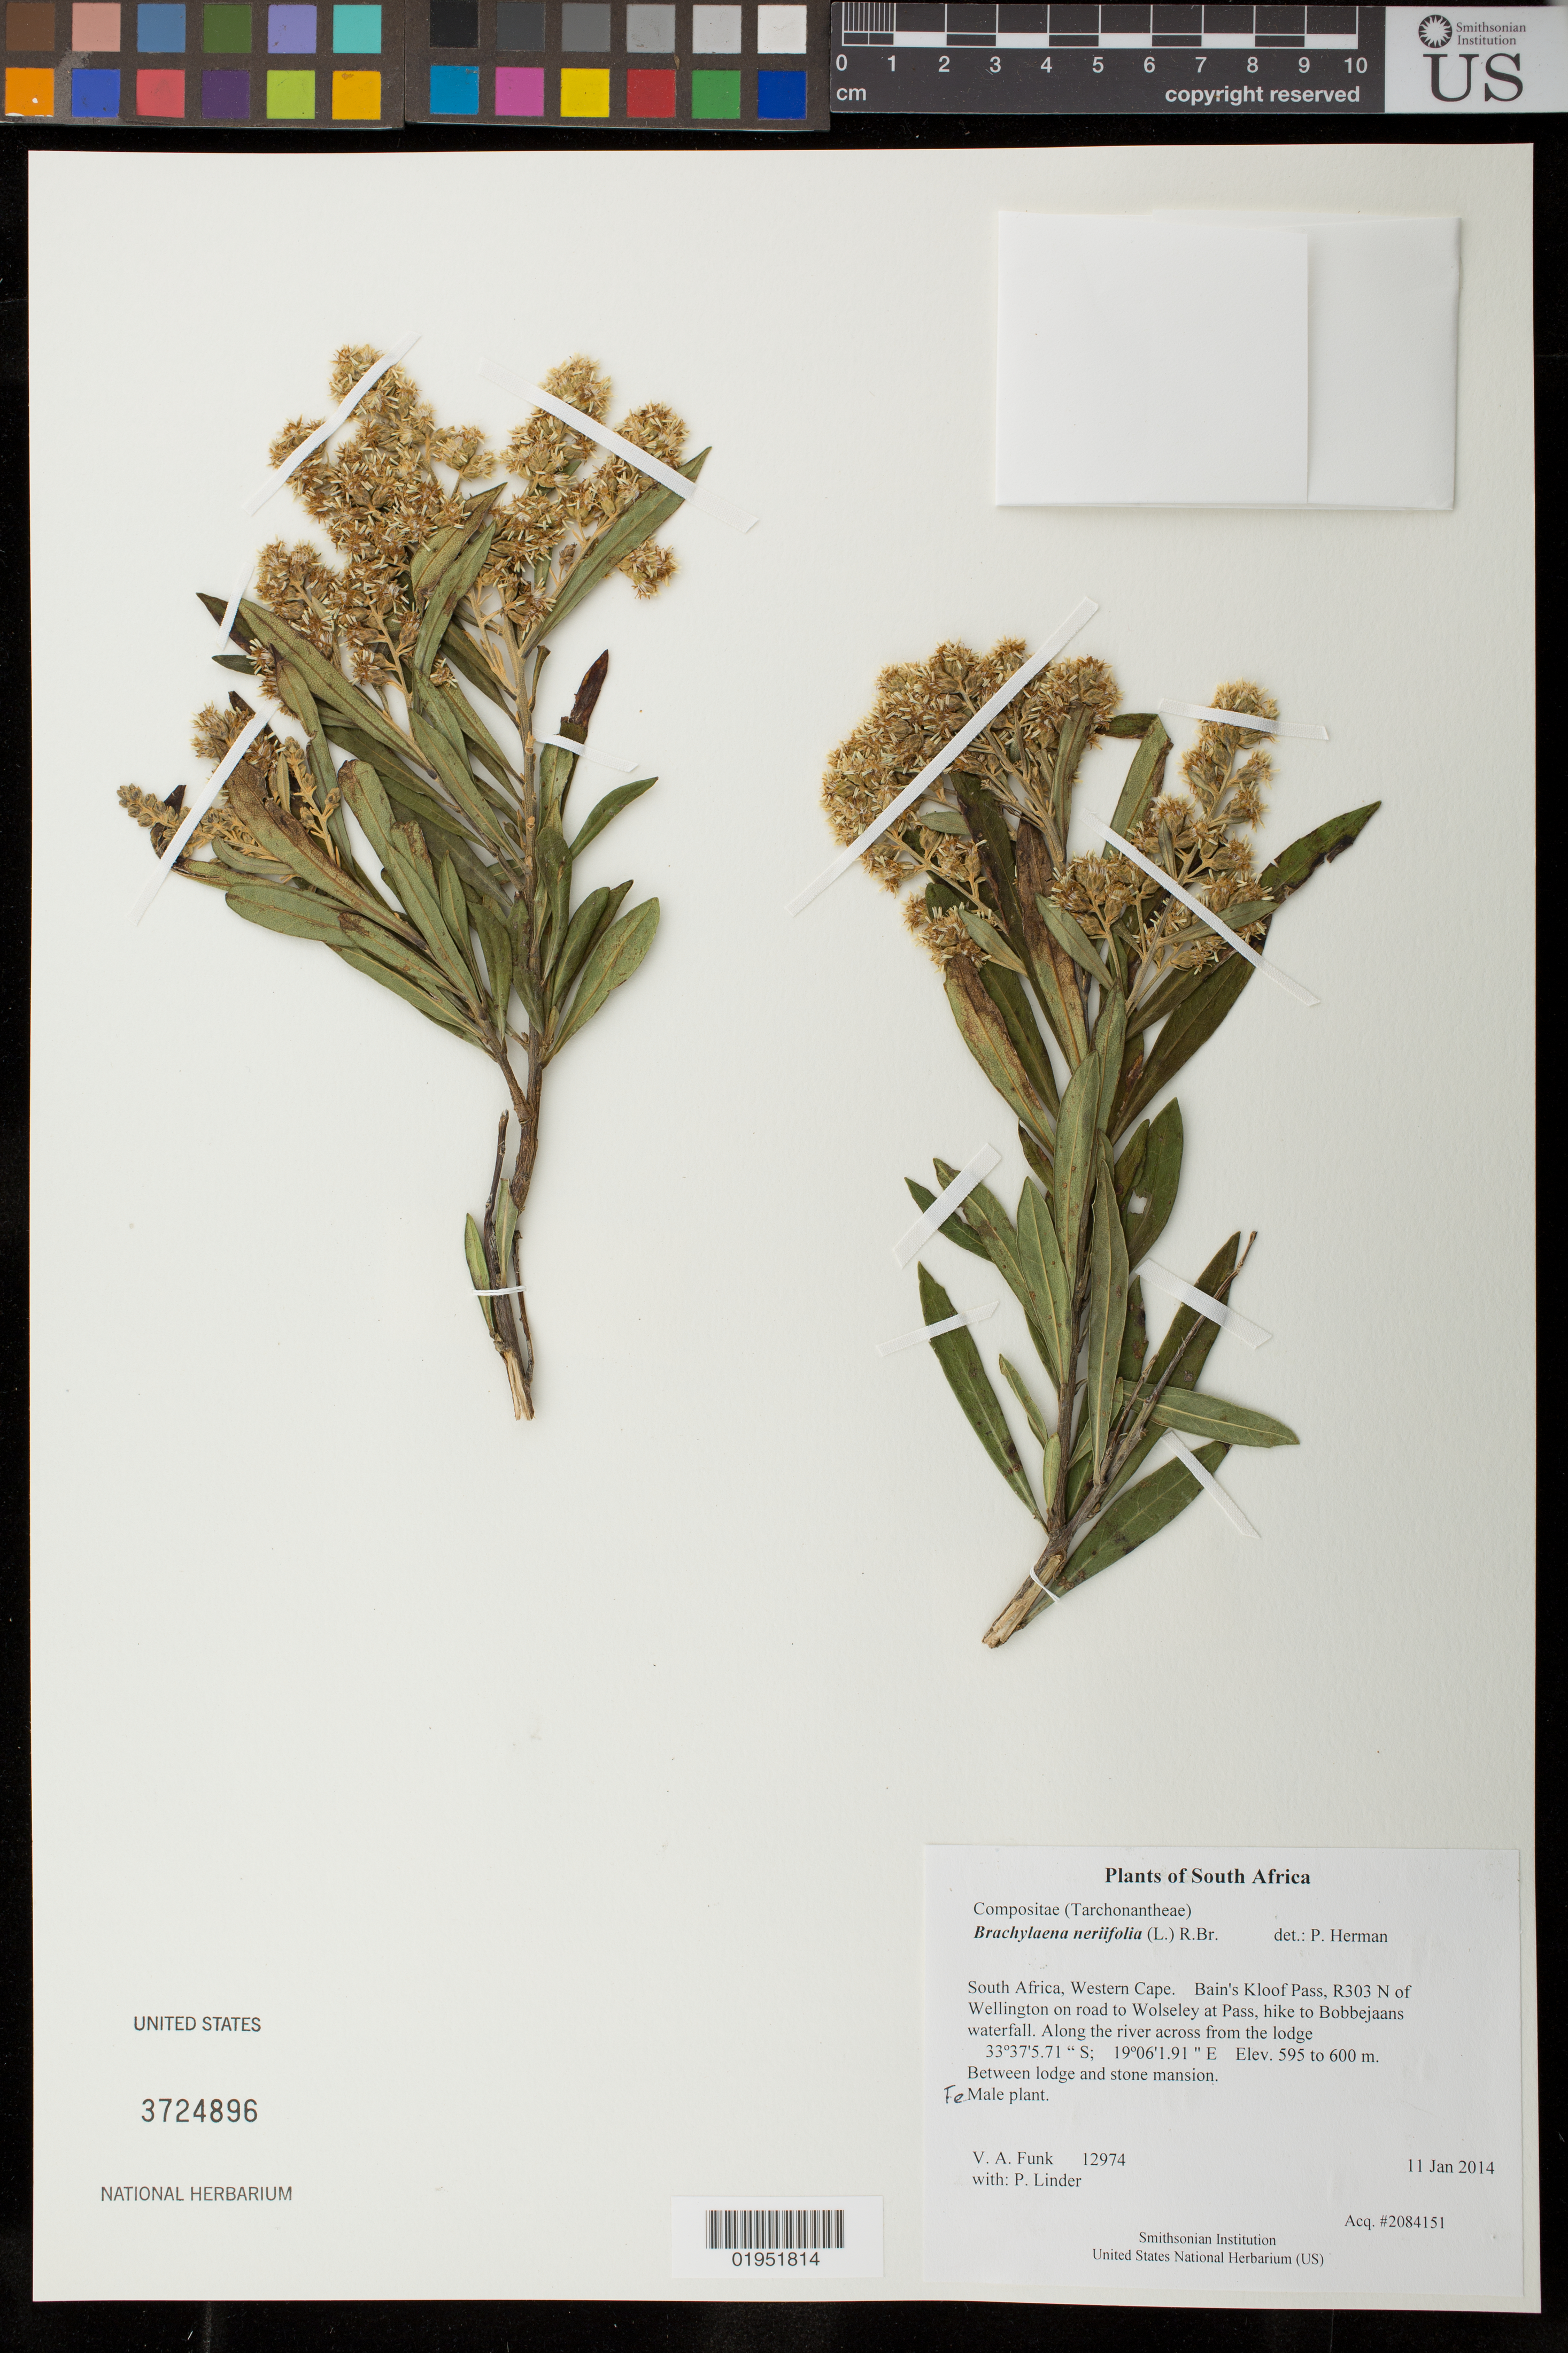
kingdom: Plantae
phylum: Tracheophyta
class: Magnoliopsida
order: Asterales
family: Asteraceae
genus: Brachylaena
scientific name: Brachylaena neriifolia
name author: (L.) R. Br.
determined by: Herman, P.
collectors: P. Linder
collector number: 12974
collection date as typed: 11 Jan 2014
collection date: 2014-01-11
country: South Africa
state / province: Western Cape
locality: Bain's Kloof Pass, R303 N of Wellington on road to Wolseley at Pass, hike to Bobbejaans waterfall.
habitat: Between lodge and stone mansion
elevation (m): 600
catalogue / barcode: US 3724896